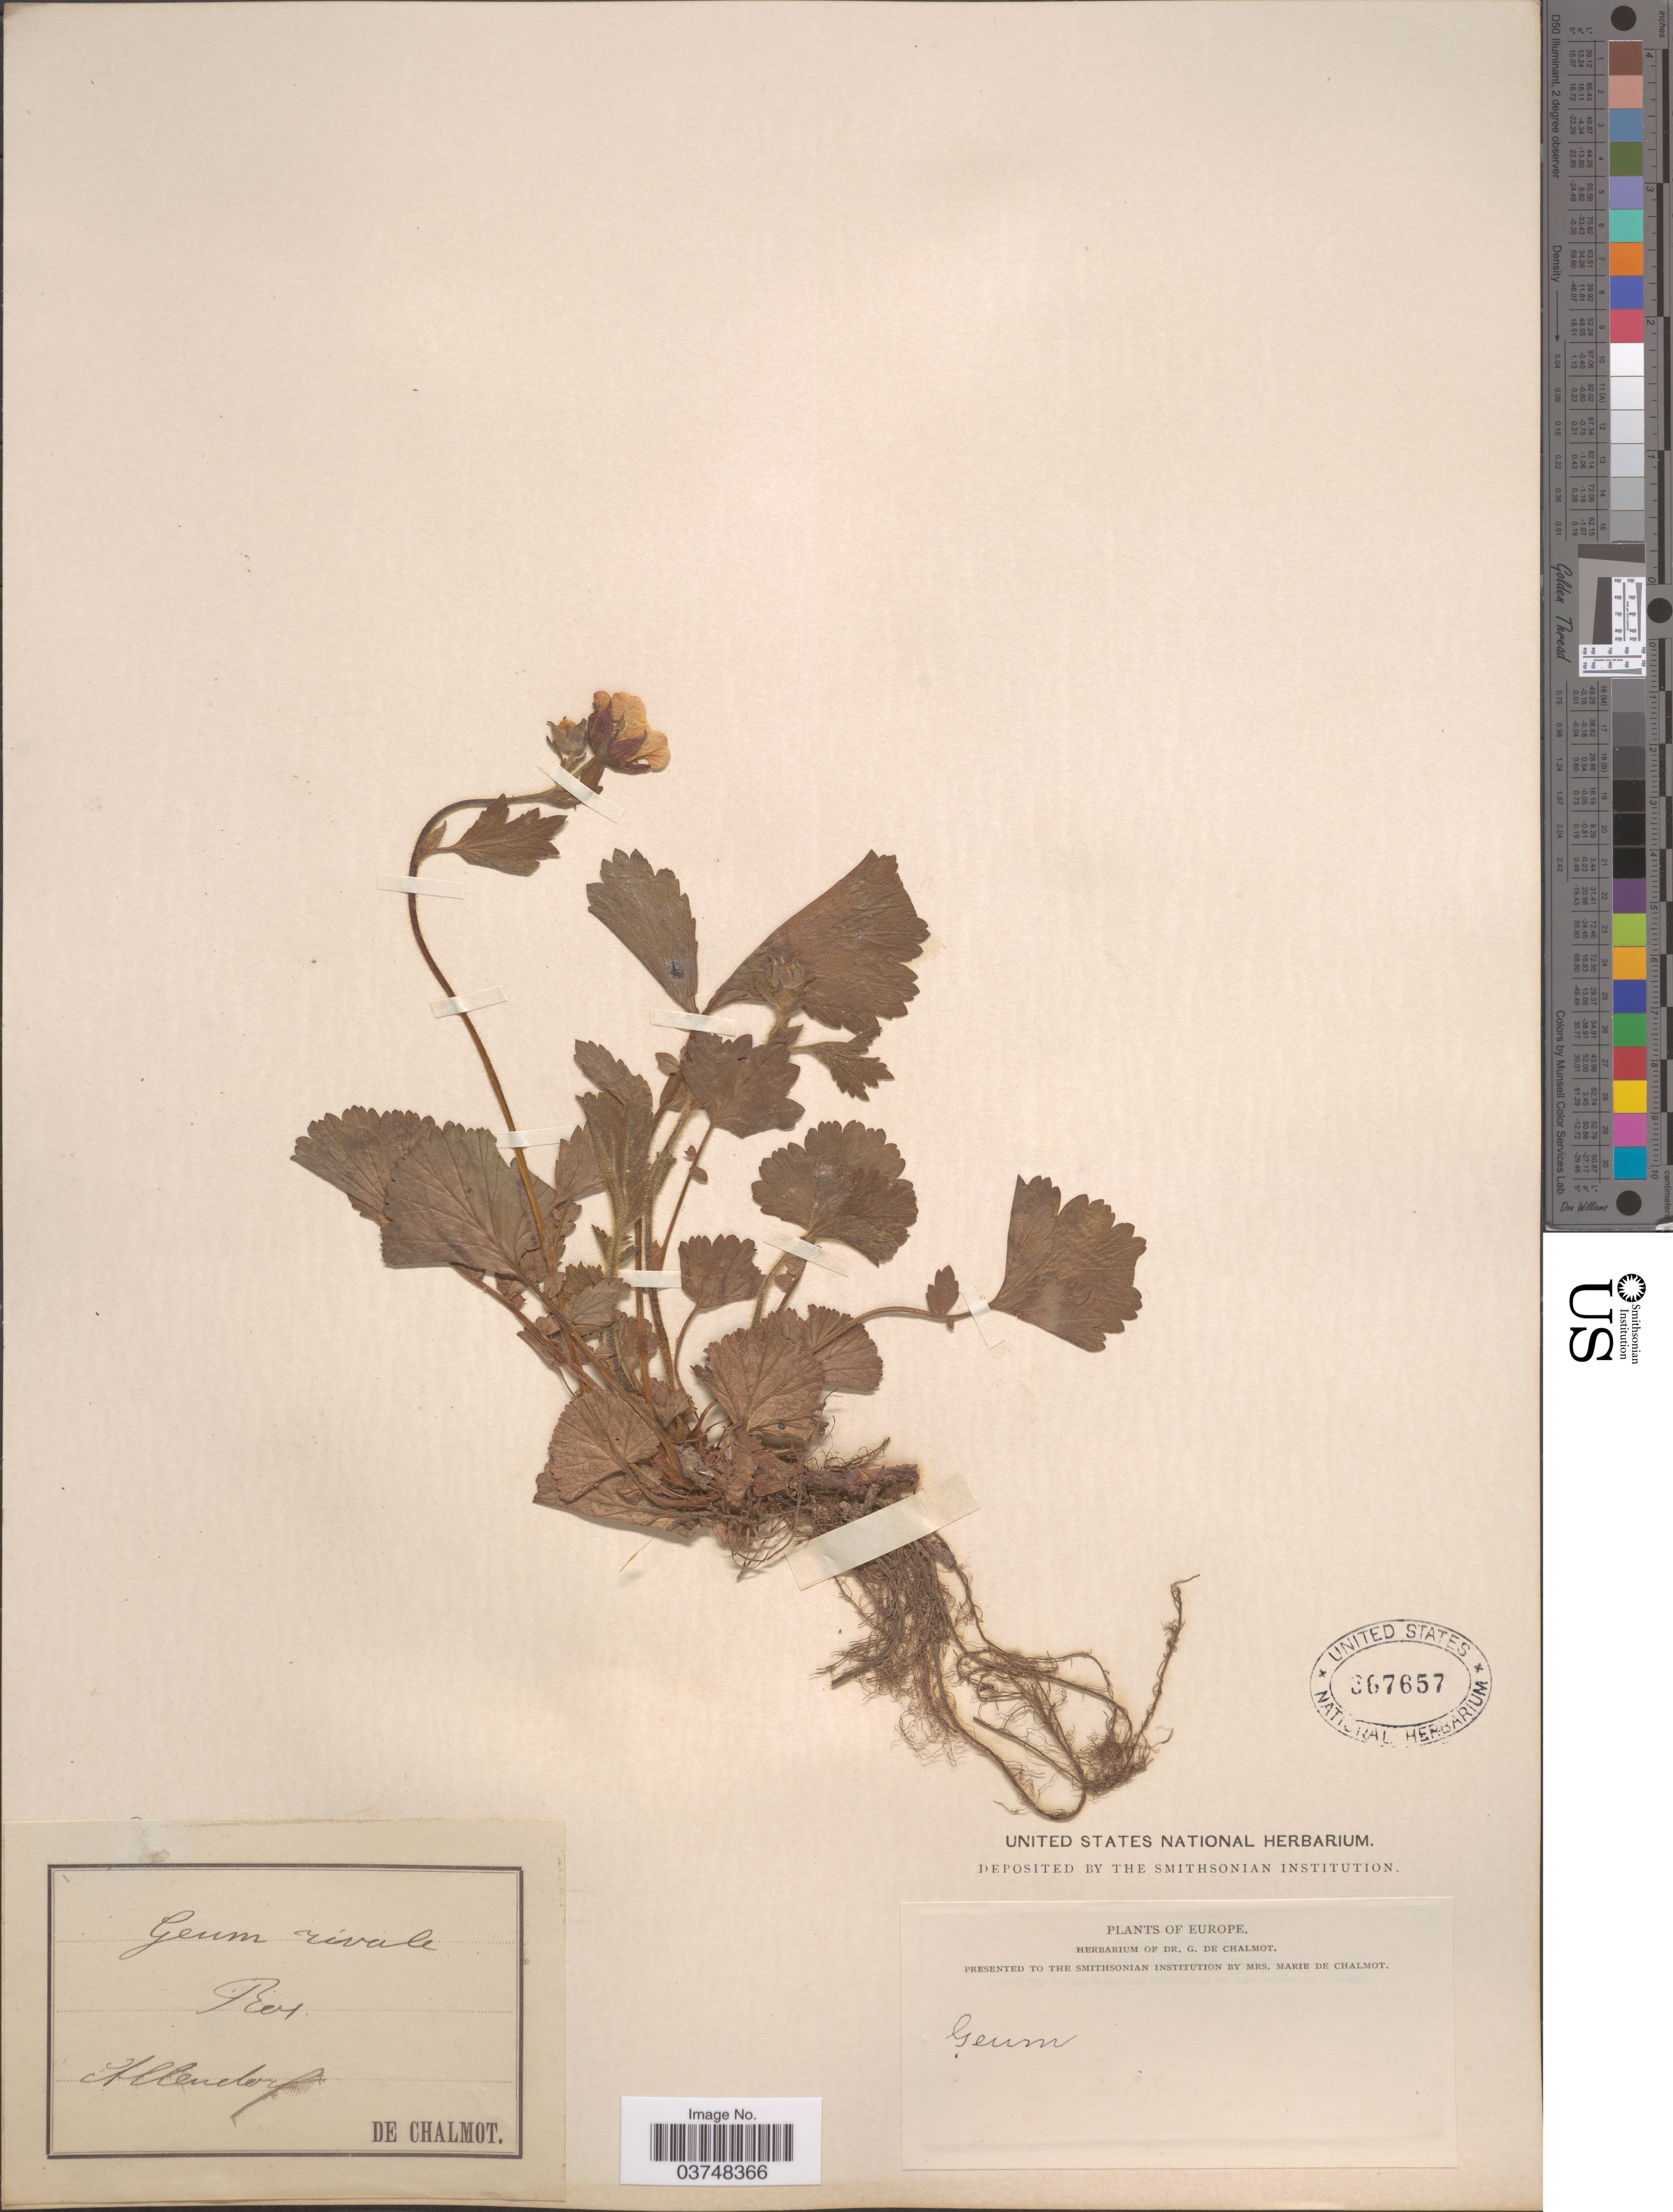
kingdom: Plantae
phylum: Tracheophyta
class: Magnoliopsida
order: Rosales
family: Rosaceae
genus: Geum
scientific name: Geum rivale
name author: L.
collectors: G. de Chalmot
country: Germany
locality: Allendorf. Europe.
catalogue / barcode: US 367657